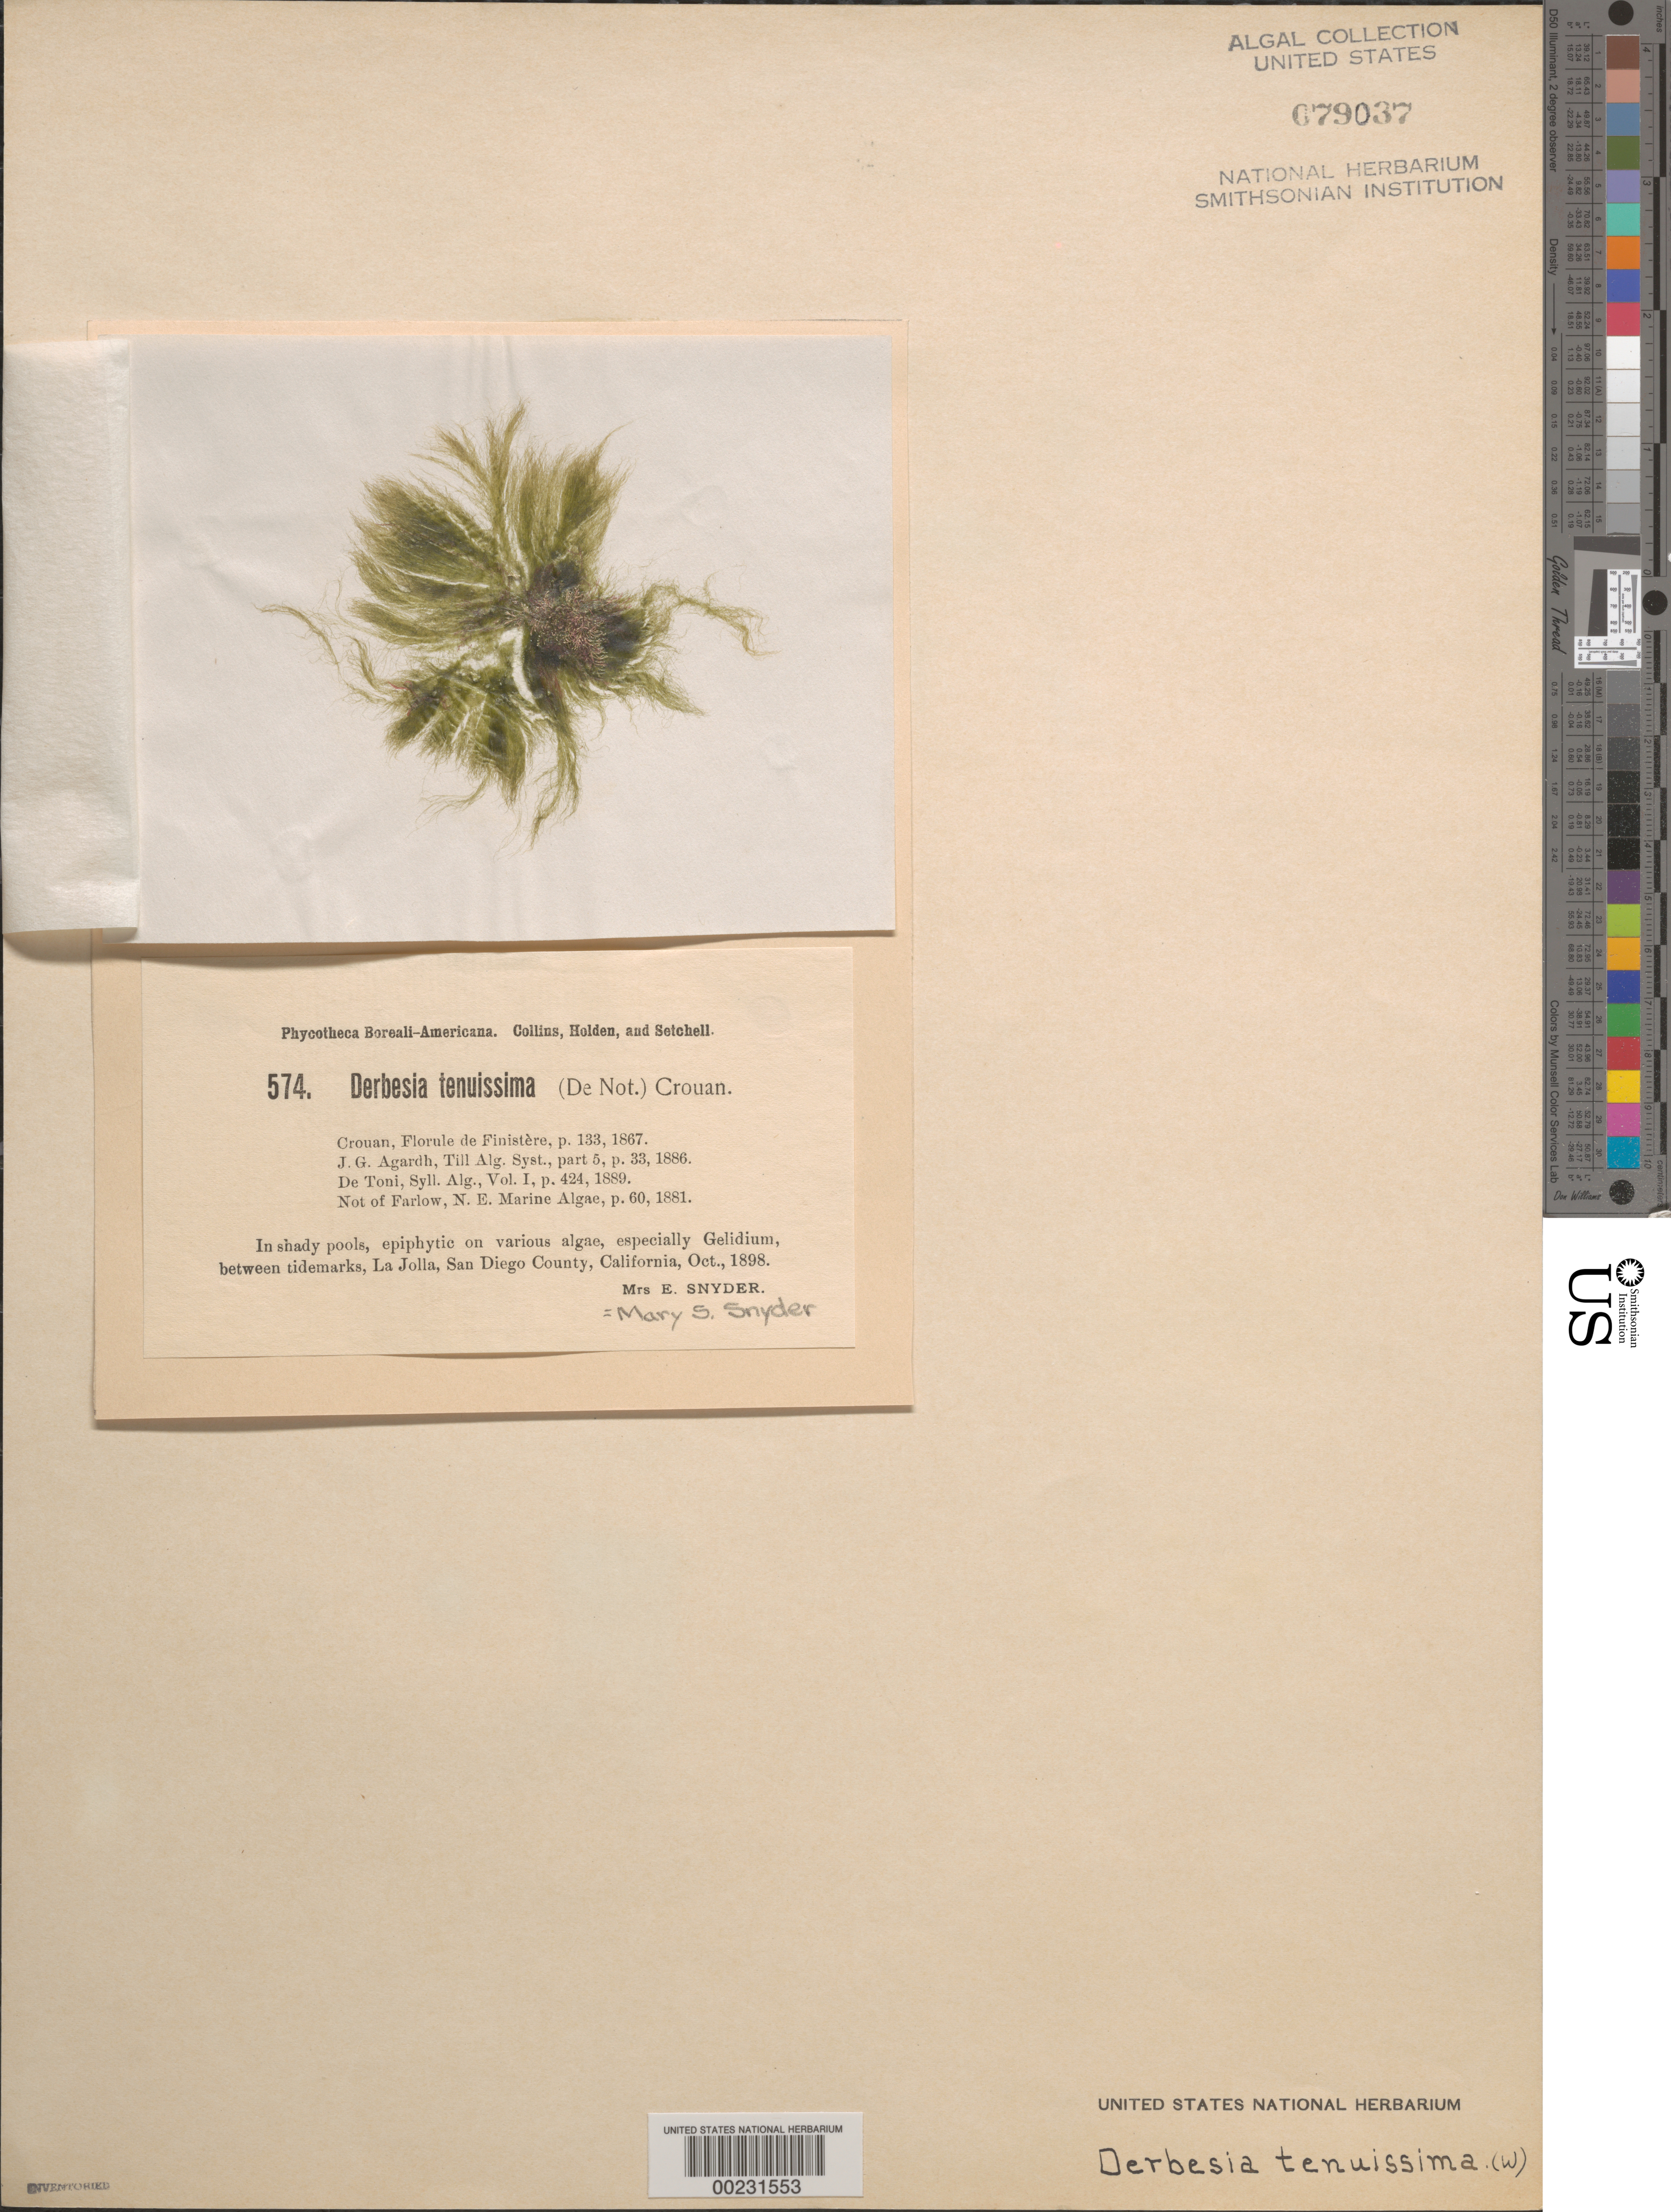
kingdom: Plantae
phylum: Chlorophyta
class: Ulvophyceae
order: Bryopsidales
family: Derbesiaceae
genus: Derbesia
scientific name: Derbesia tenuissima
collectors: M. Snyder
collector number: PB-A 574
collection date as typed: Oct 1898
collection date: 1898-10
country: United States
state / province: California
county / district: San Diego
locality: La Jolla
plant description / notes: Collins, Holden & Setchell, Phycotheca Boreali-Americana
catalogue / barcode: US 79037